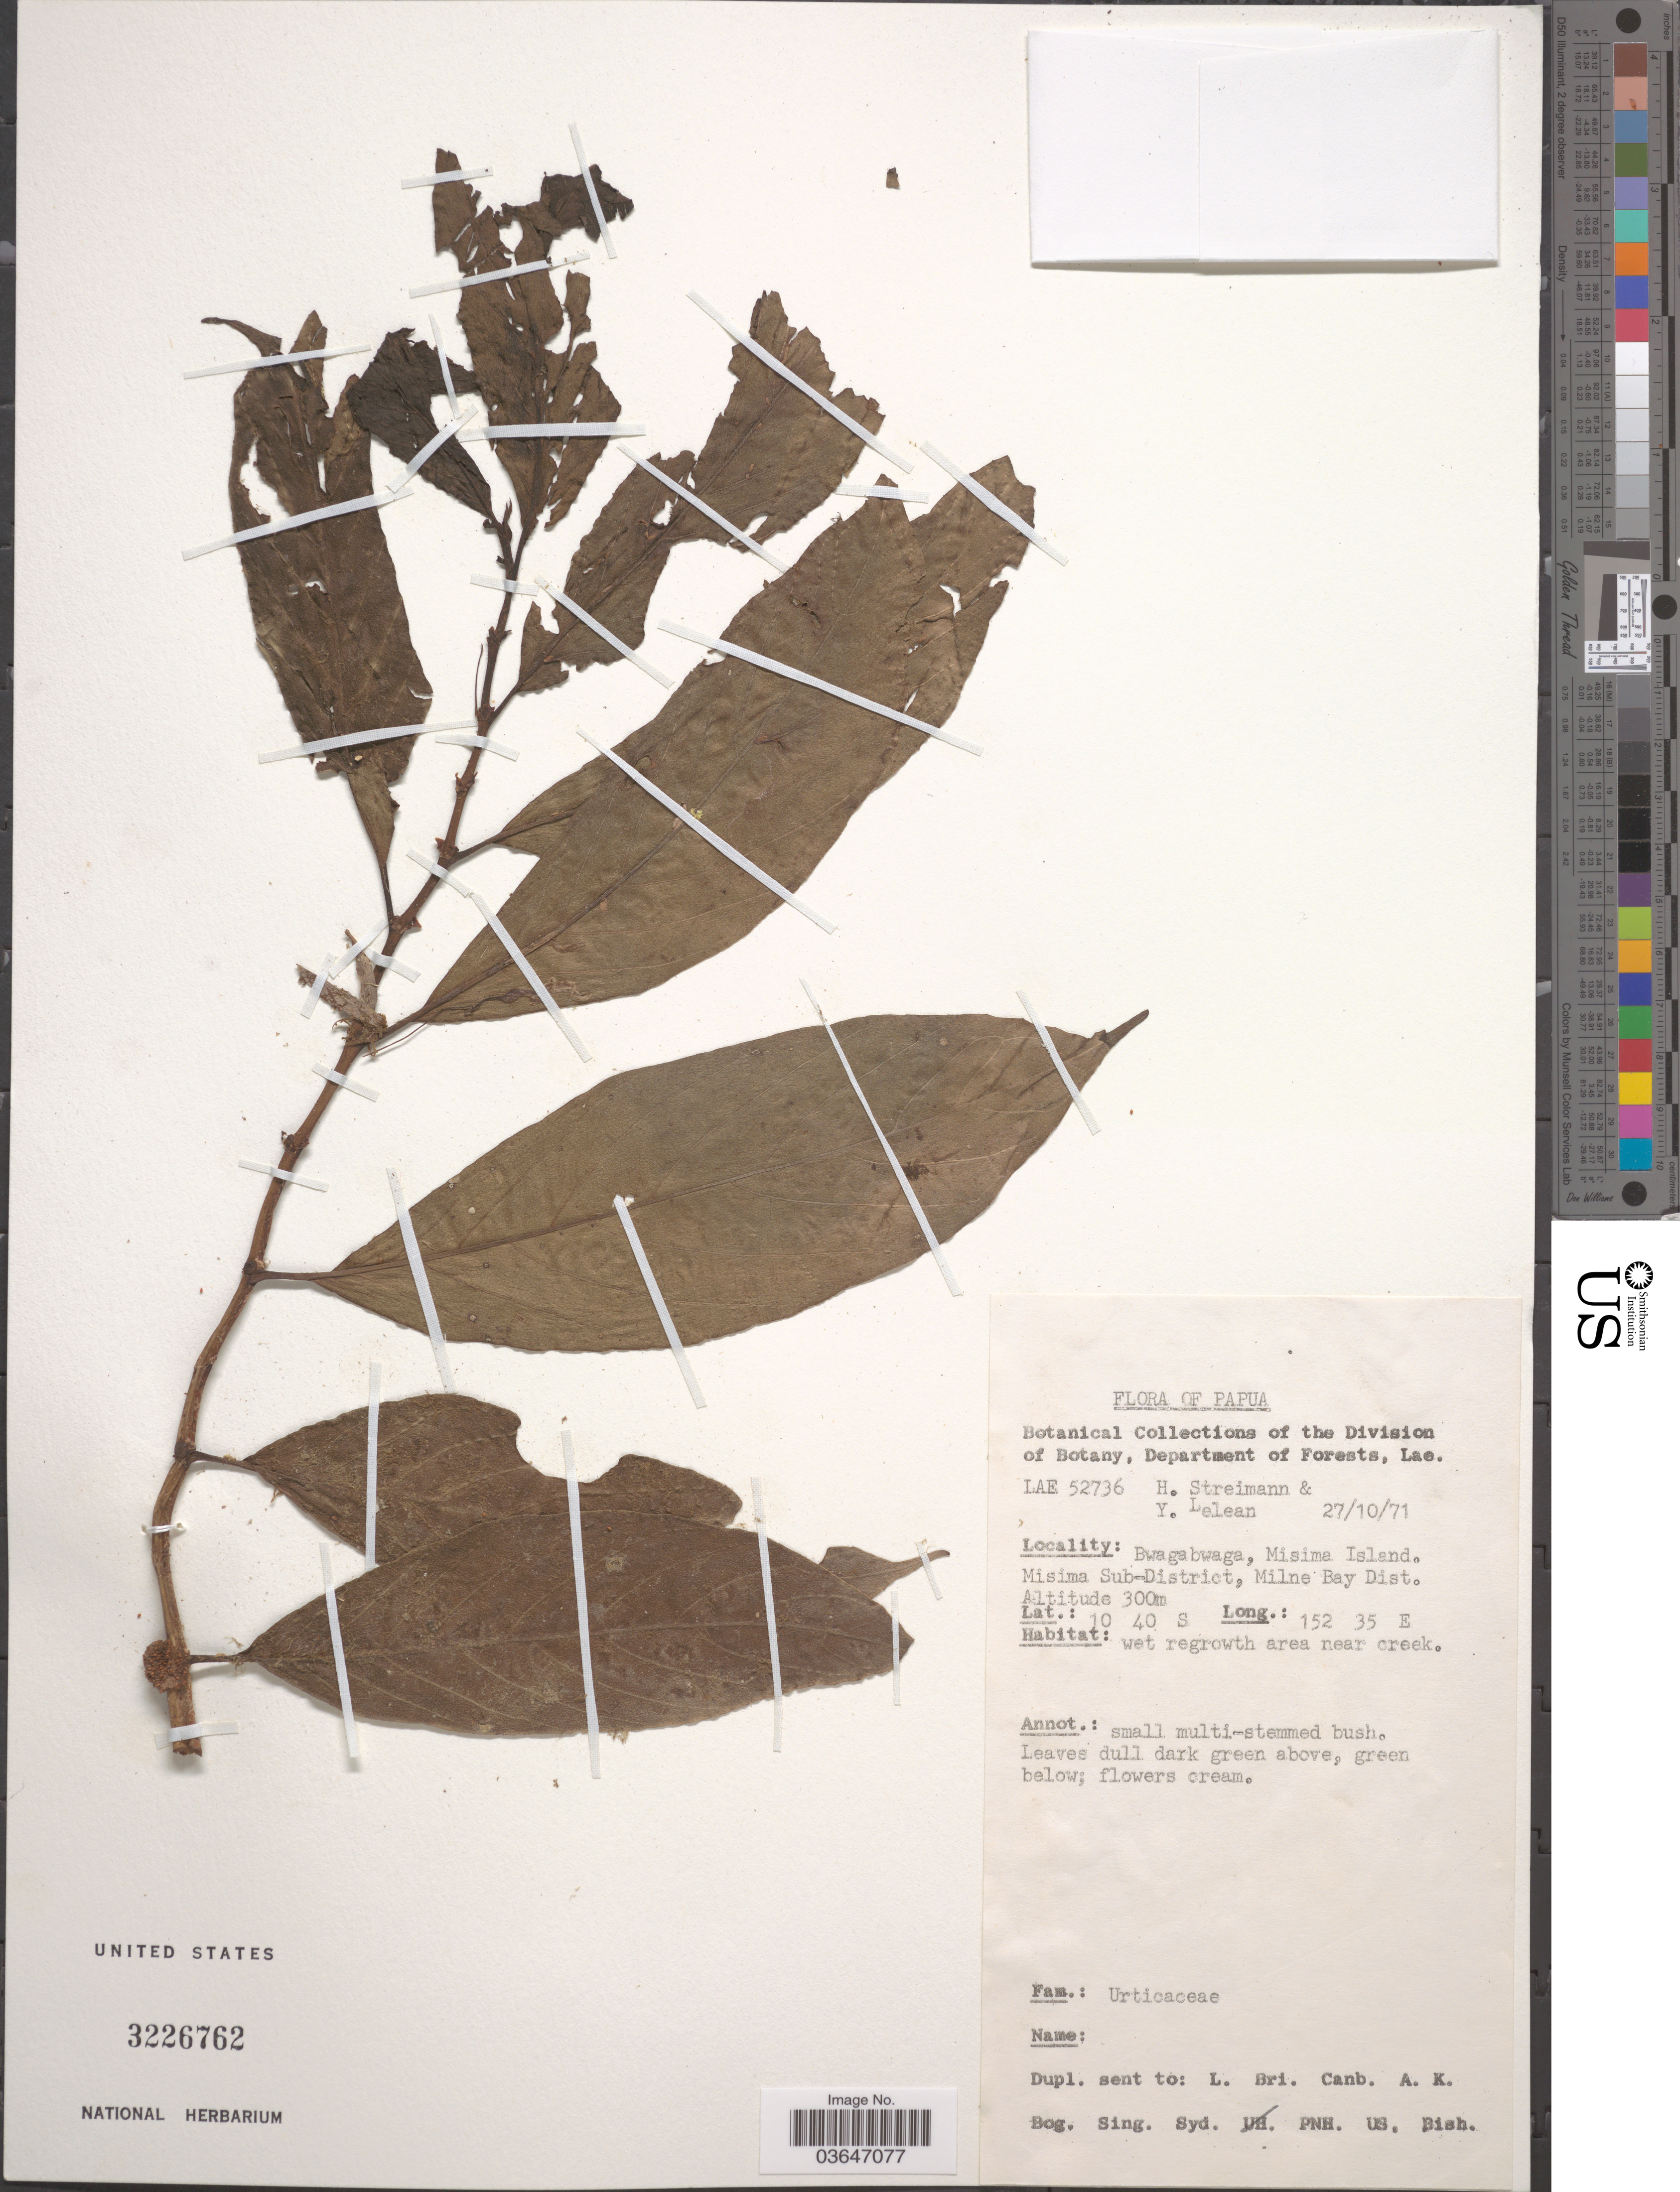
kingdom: Plantae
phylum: Tracheophyta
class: Magnoliopsida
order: Proteales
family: Proteaceae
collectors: H. Streimann & Y. Lelean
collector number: LAE 52736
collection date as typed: Transcribed d/m/y: 27/10/71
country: Papua New Guinea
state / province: Milne Bay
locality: Papua. Bwagabwaga, Misima Island. Misima Sub-District, Milne Bay Dist.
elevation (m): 300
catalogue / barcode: US 3226762